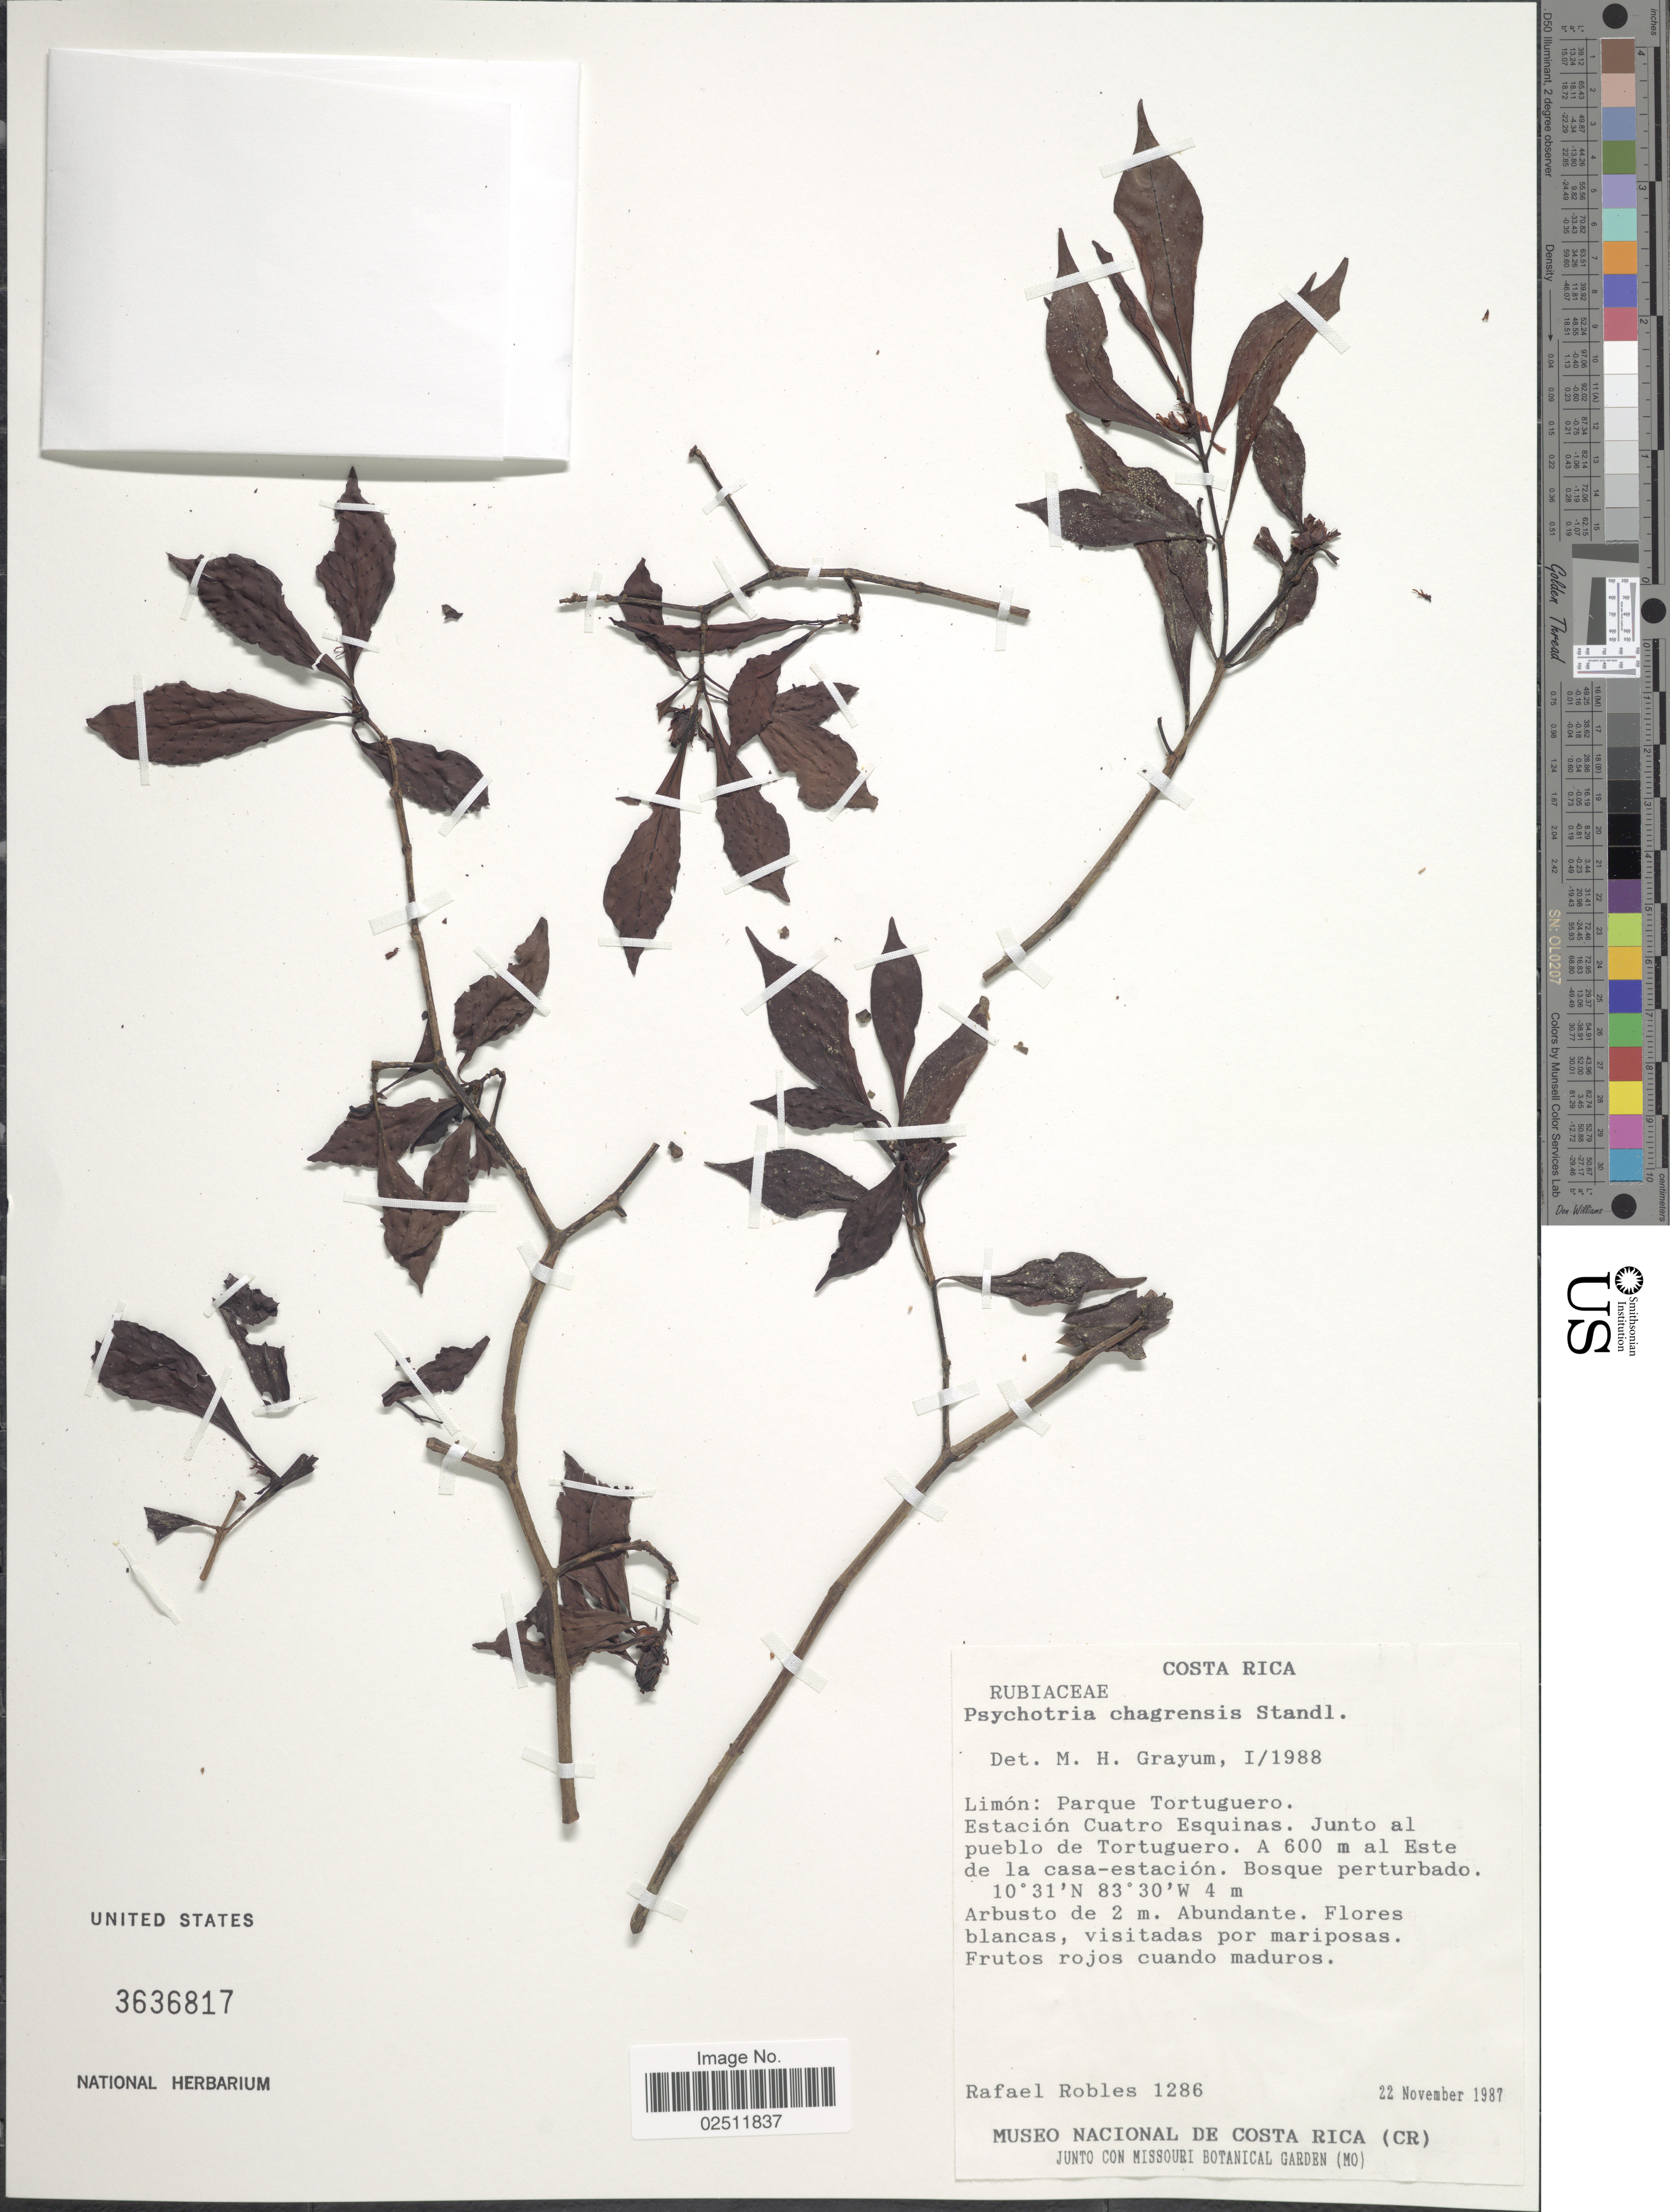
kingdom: Plantae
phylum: Tracheophyta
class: Magnoliopsida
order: Gentianales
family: Rubiaceae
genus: Psychotria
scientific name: Psychotria chagrensis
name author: Standl.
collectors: R. Robles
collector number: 1286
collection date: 1987-11-22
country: Costa Rica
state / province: Limón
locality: Parque Tortuguero. Estacion Cuatro Esquinas. Junto al pueblo de Tortuguero. A 600 m al Este de la casa-estacion.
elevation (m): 4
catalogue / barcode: US 3636817